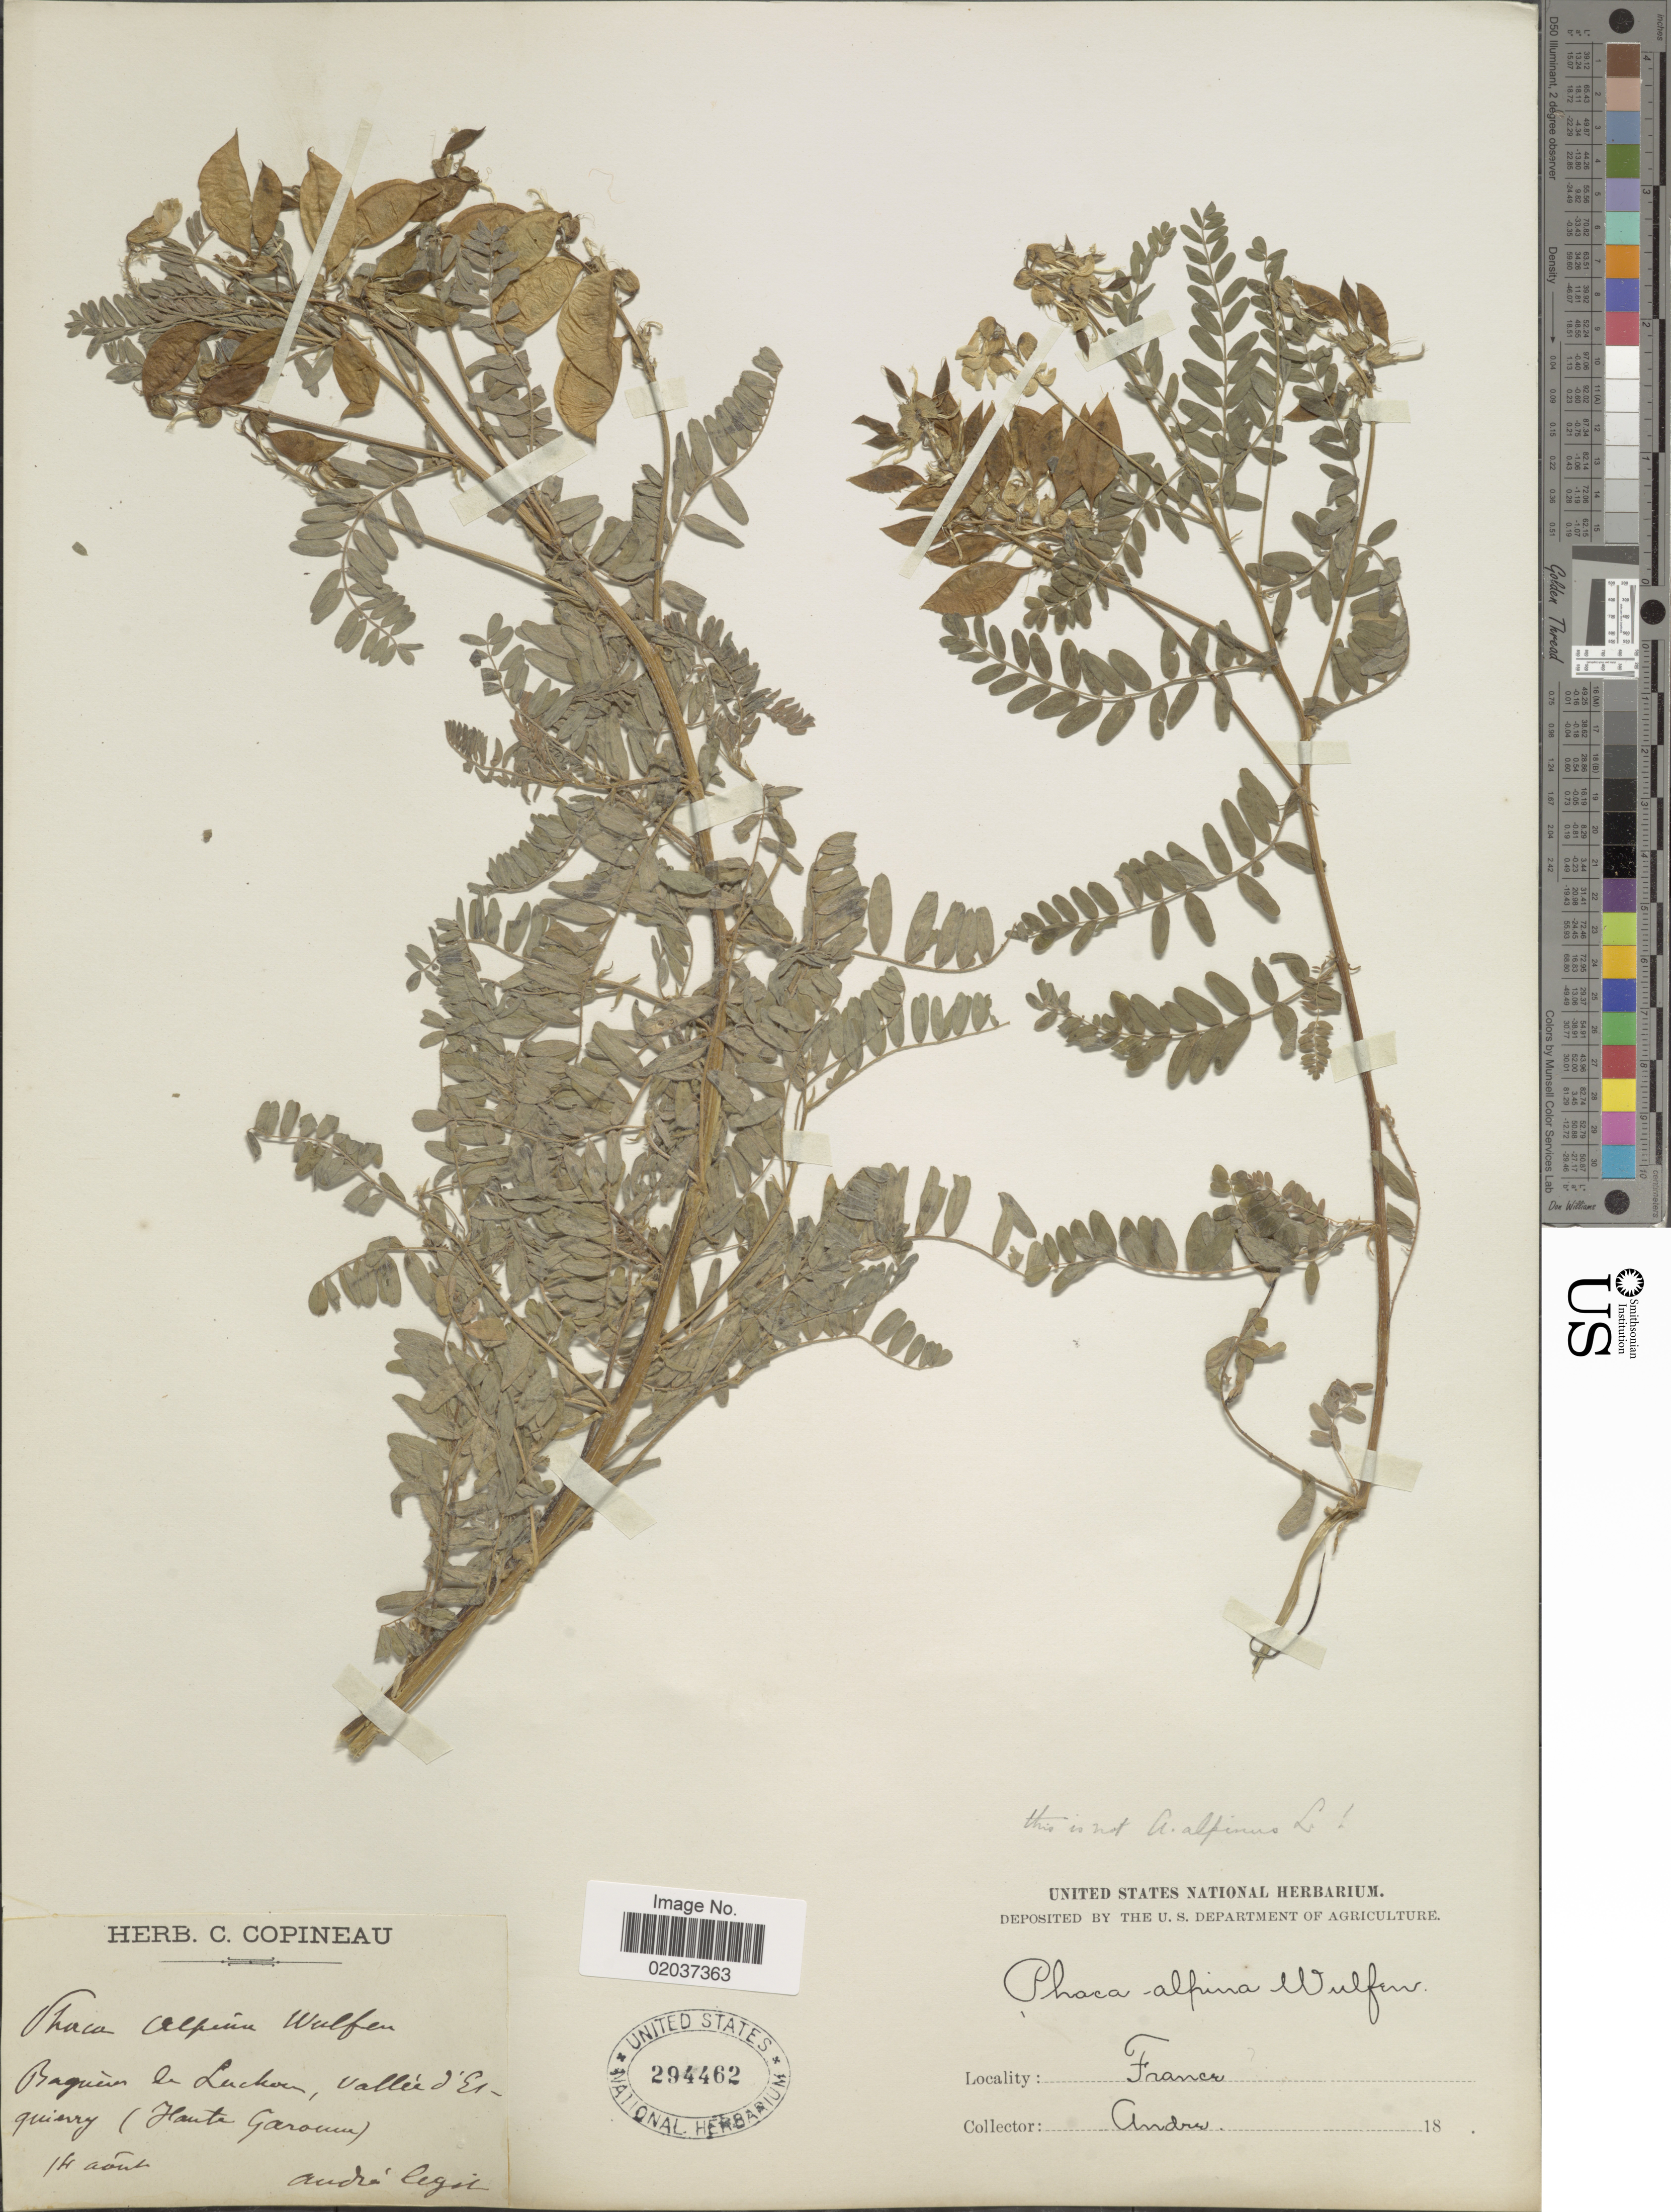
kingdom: Plantae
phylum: Tracheophyta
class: Magnoliopsida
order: Fabales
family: Fabaceae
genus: Astragalus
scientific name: Astragalus penduliflorus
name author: Lam.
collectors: ex herb. C. Copineau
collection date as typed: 18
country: France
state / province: Occitanie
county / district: Haute-Garonne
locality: Bagnères de Luchon, Vallée de Esquierry (Haute Garonne)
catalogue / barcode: US 294462